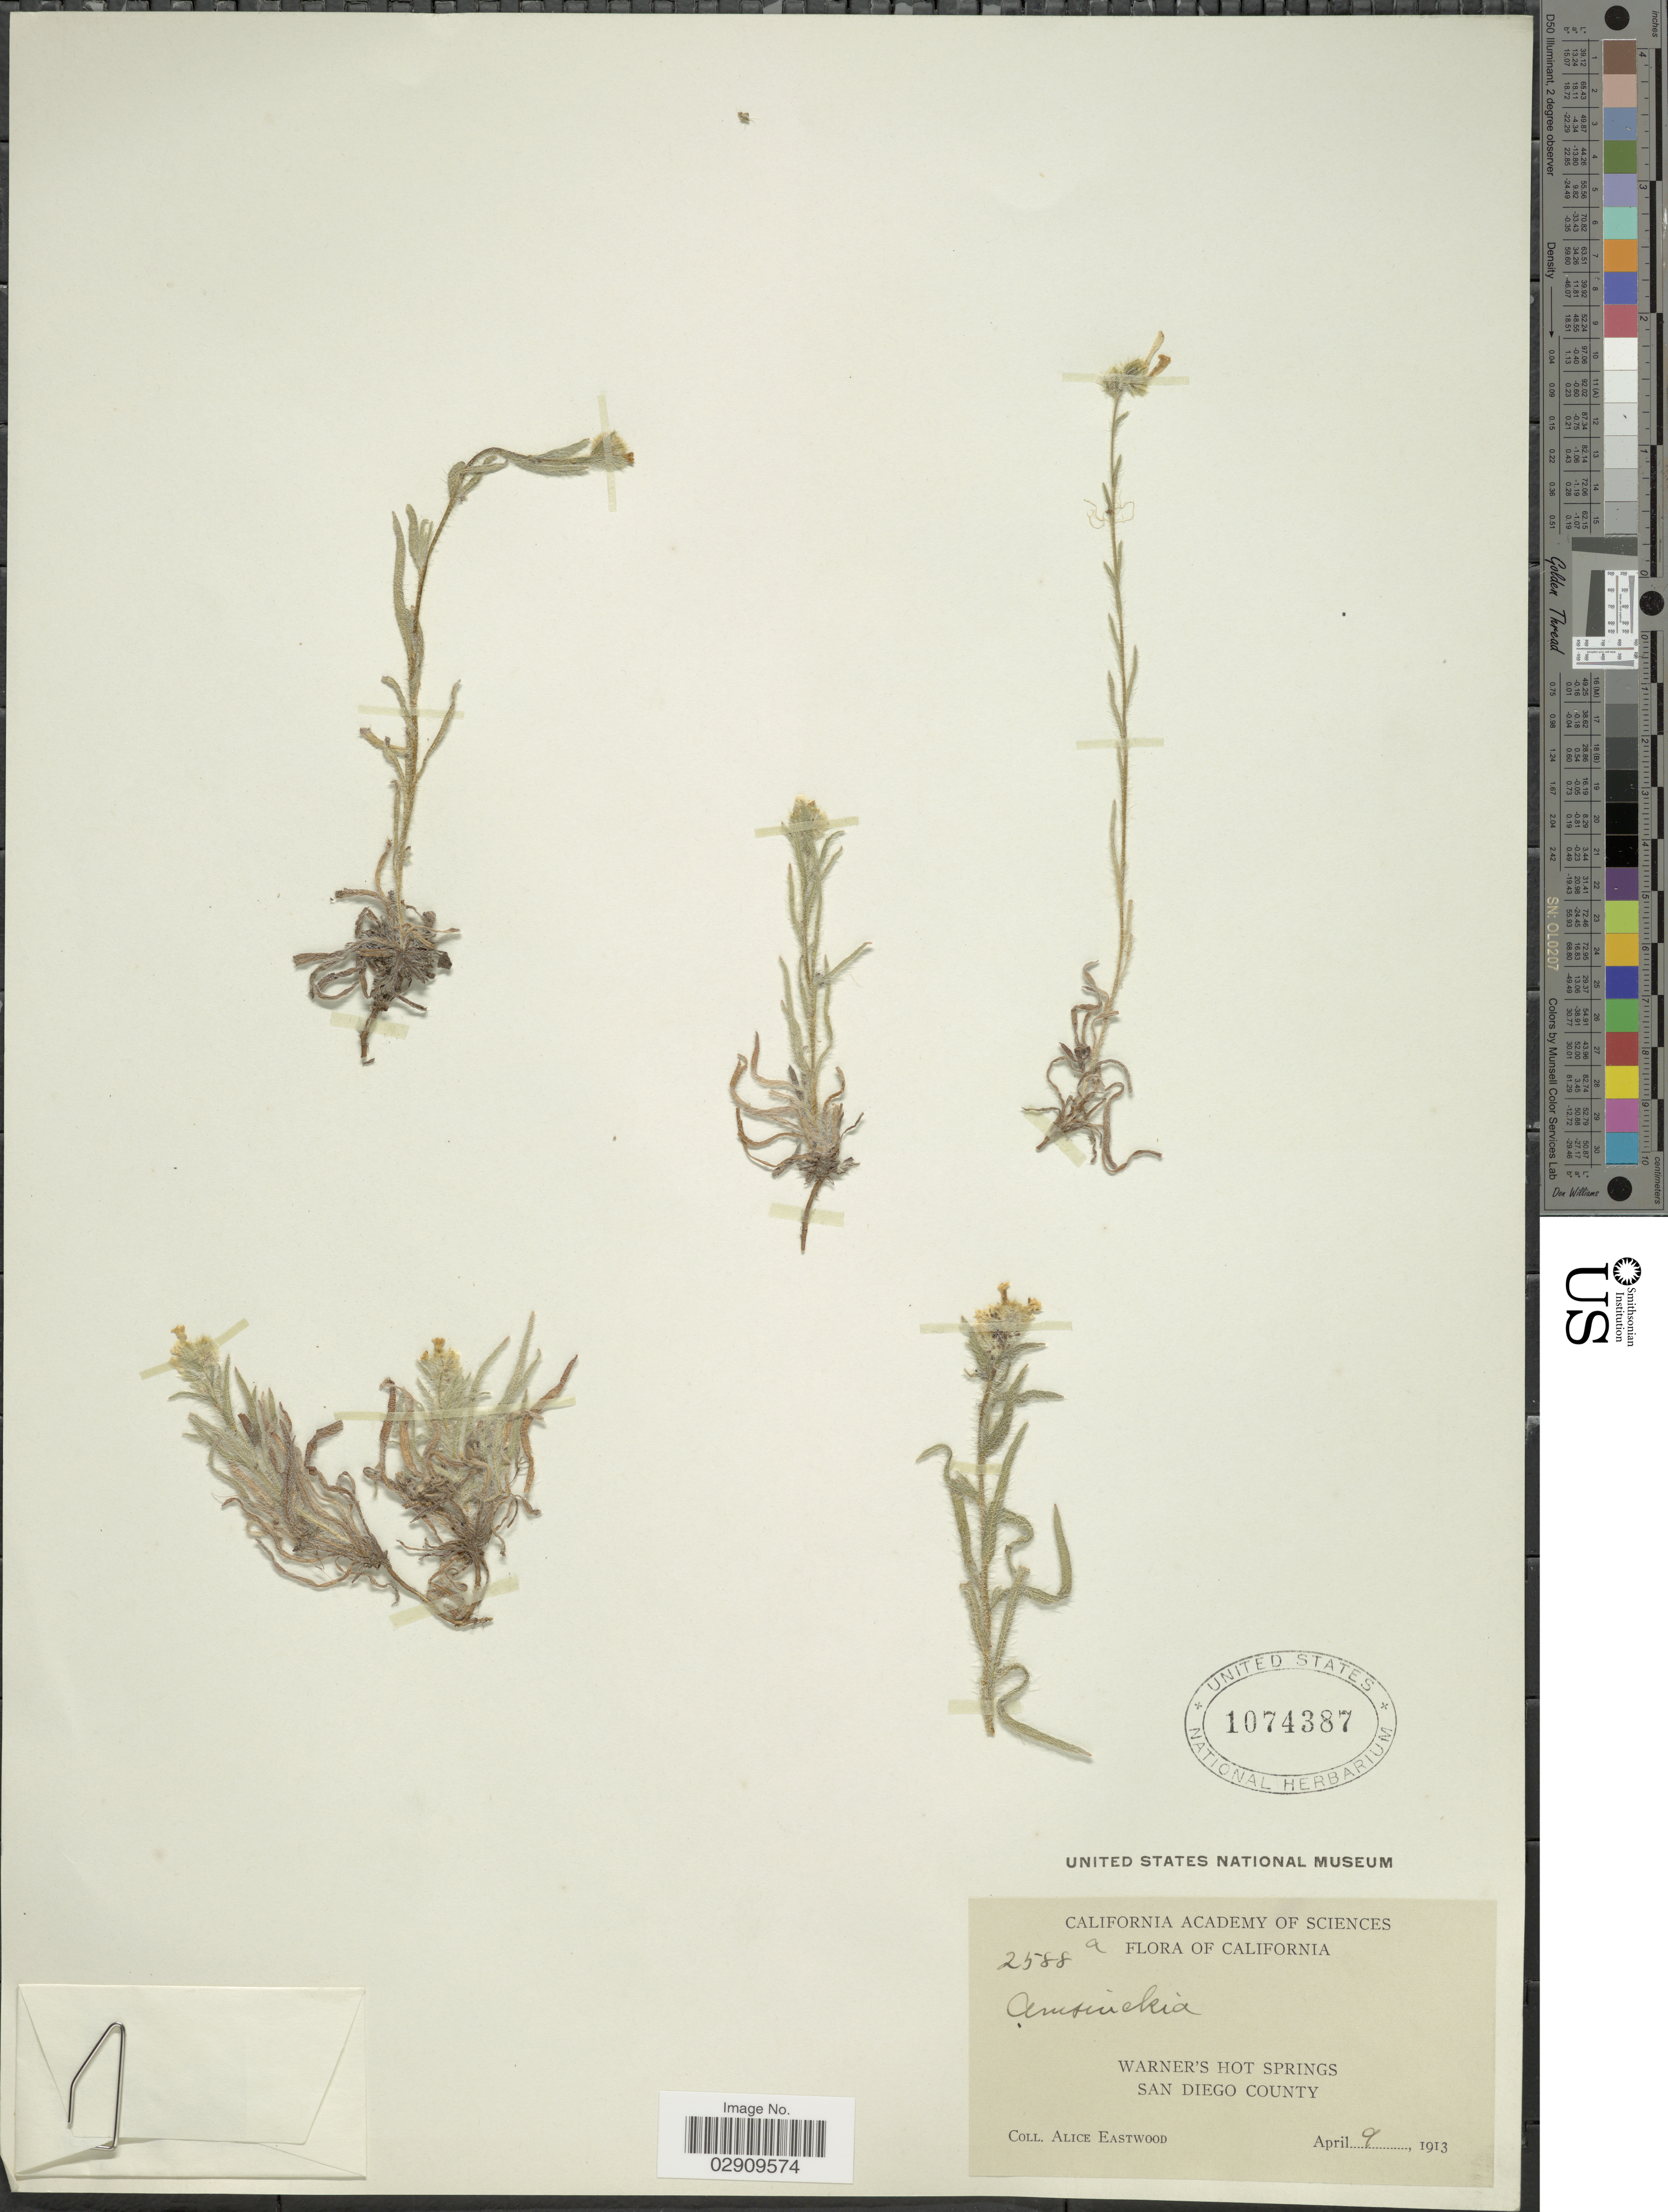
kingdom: Plantae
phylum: Tracheophyta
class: Magnoliopsida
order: Boraginales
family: Boraginaceae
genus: Amsinckia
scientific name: Amsinckia sp.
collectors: A. Eastwood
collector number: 2588a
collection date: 1913-10-09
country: United States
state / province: California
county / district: San Diego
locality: Warner's Hot Springs. San Diego County.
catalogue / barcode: US 1074387